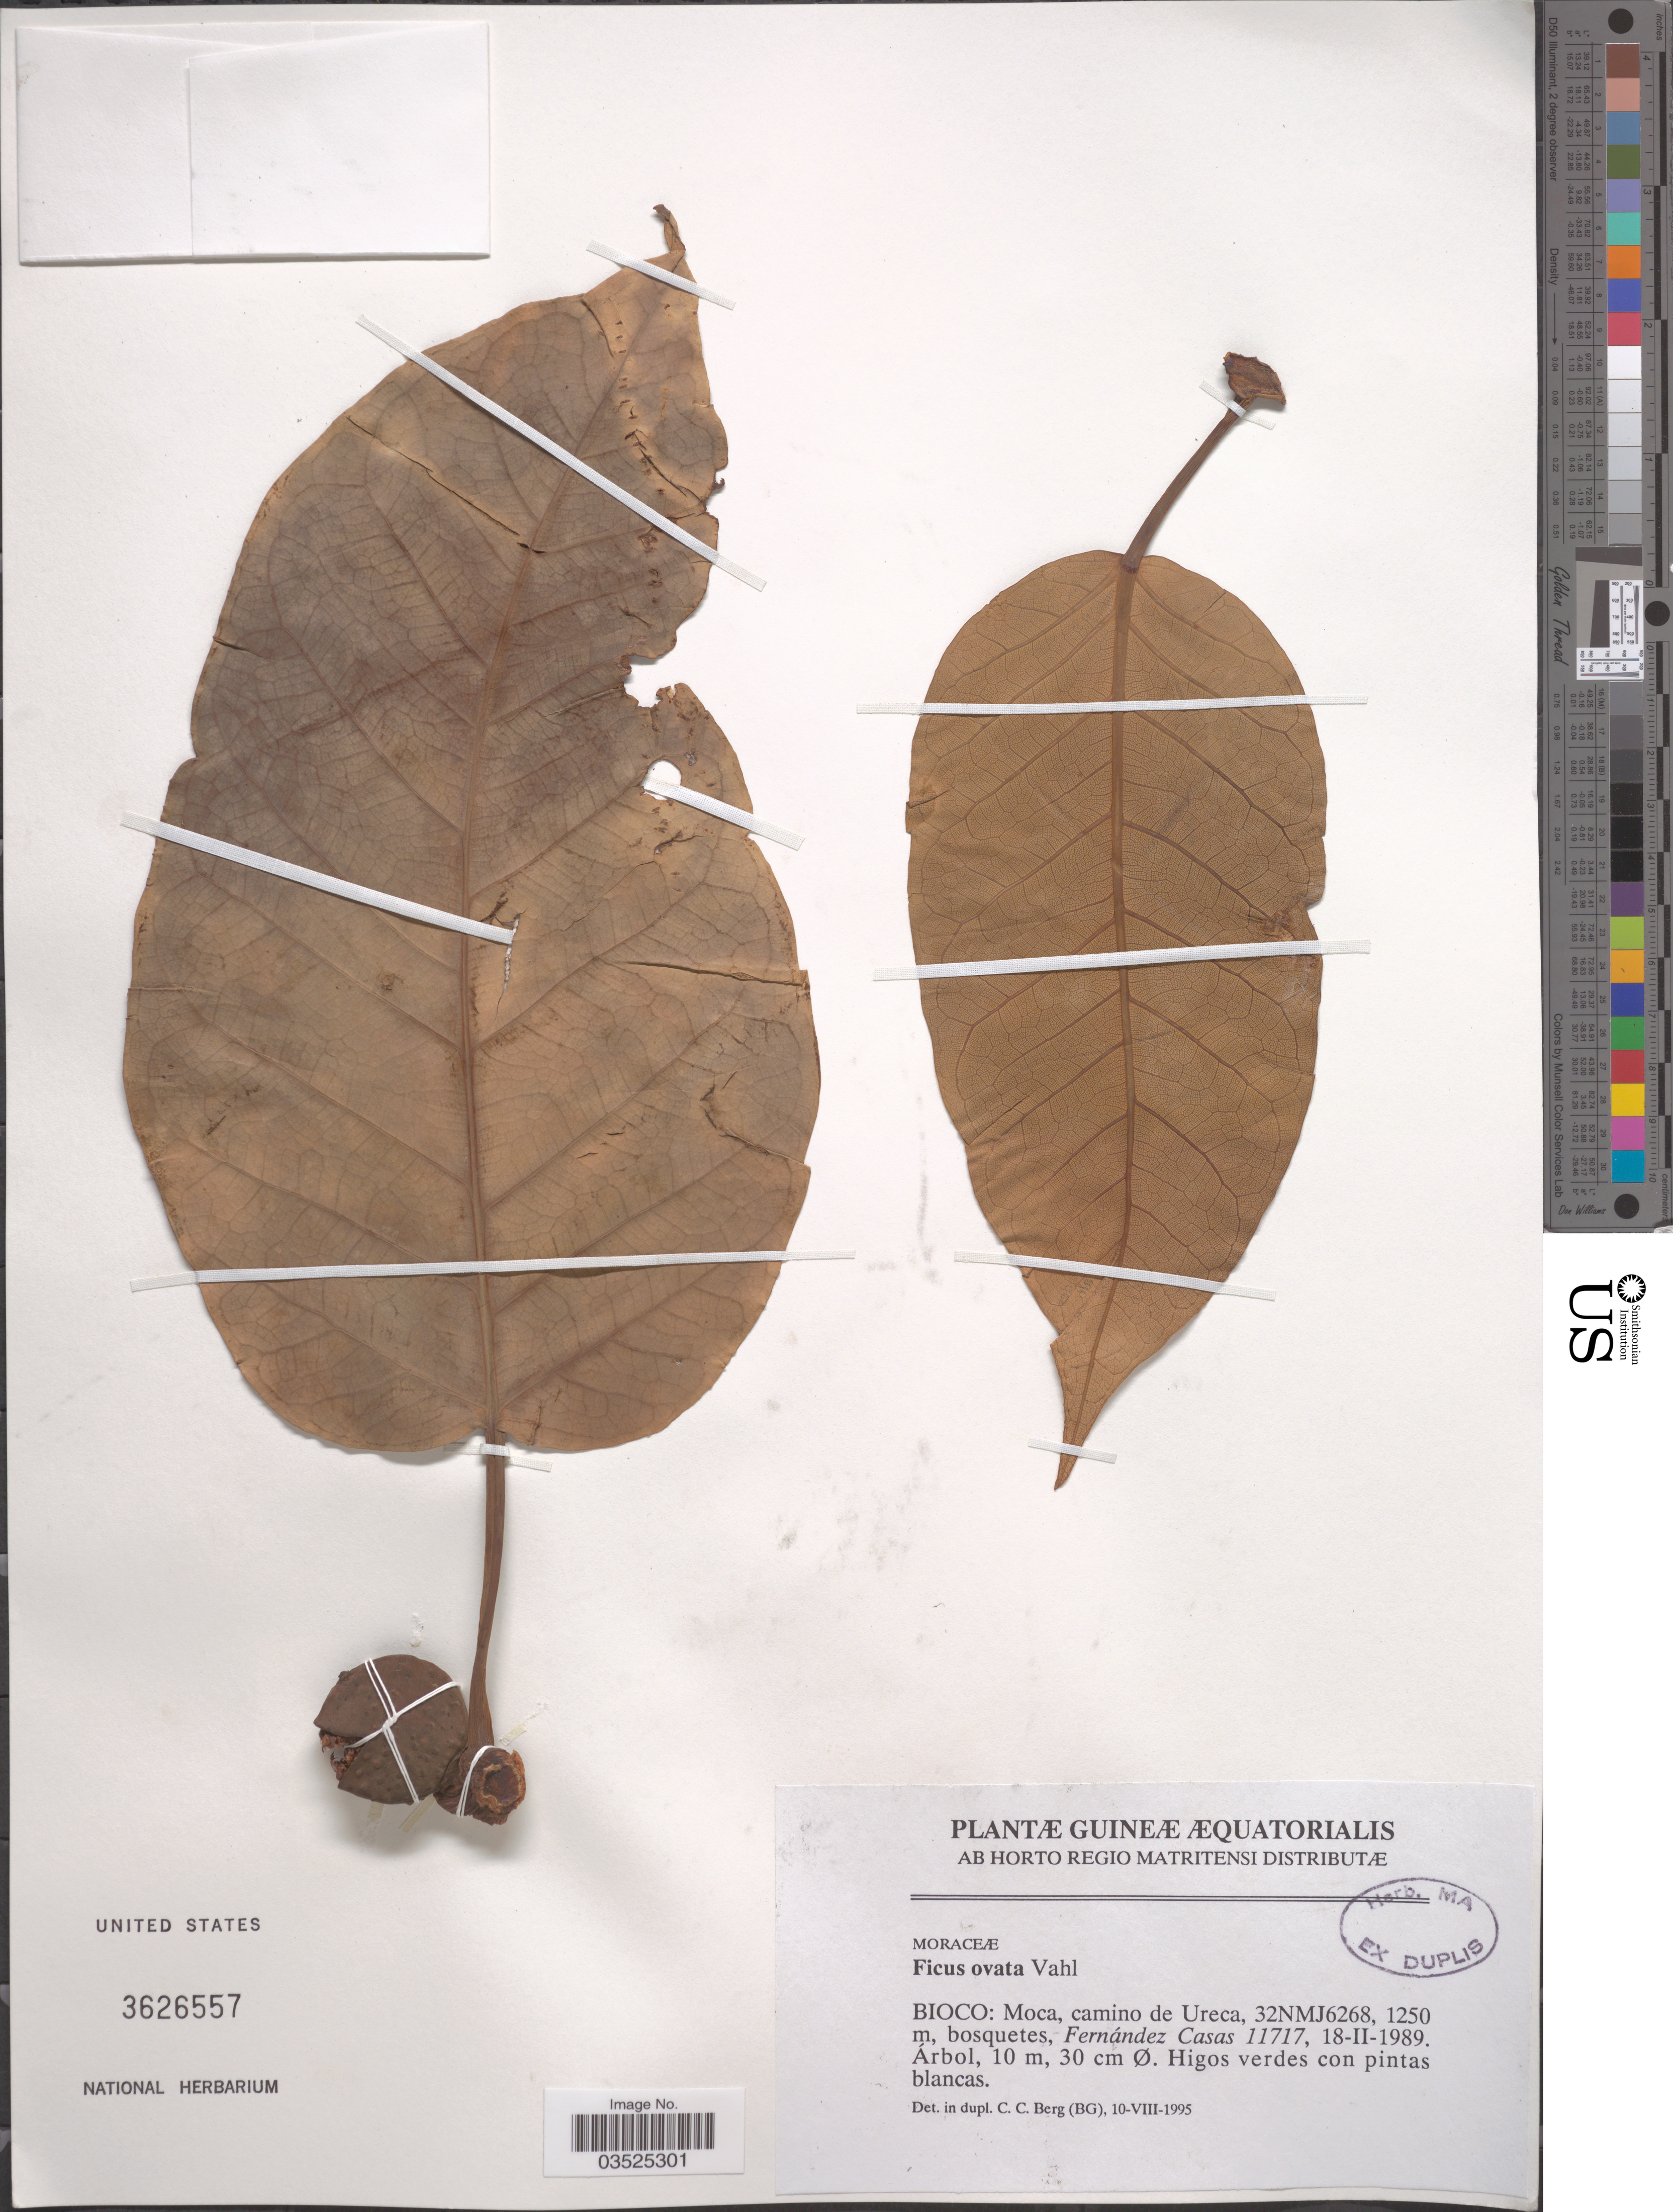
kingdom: Plantae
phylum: Tracheophyta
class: Magnoliopsida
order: Rosales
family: Moraceae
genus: Ficus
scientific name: Ficus ovata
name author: Vahl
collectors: F. Casas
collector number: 11717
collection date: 1989-02-18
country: Equatorial Guinea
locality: Bioco: Moca, camino de Ureca, 32NMJ6268.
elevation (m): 1250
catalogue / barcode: US 3626557